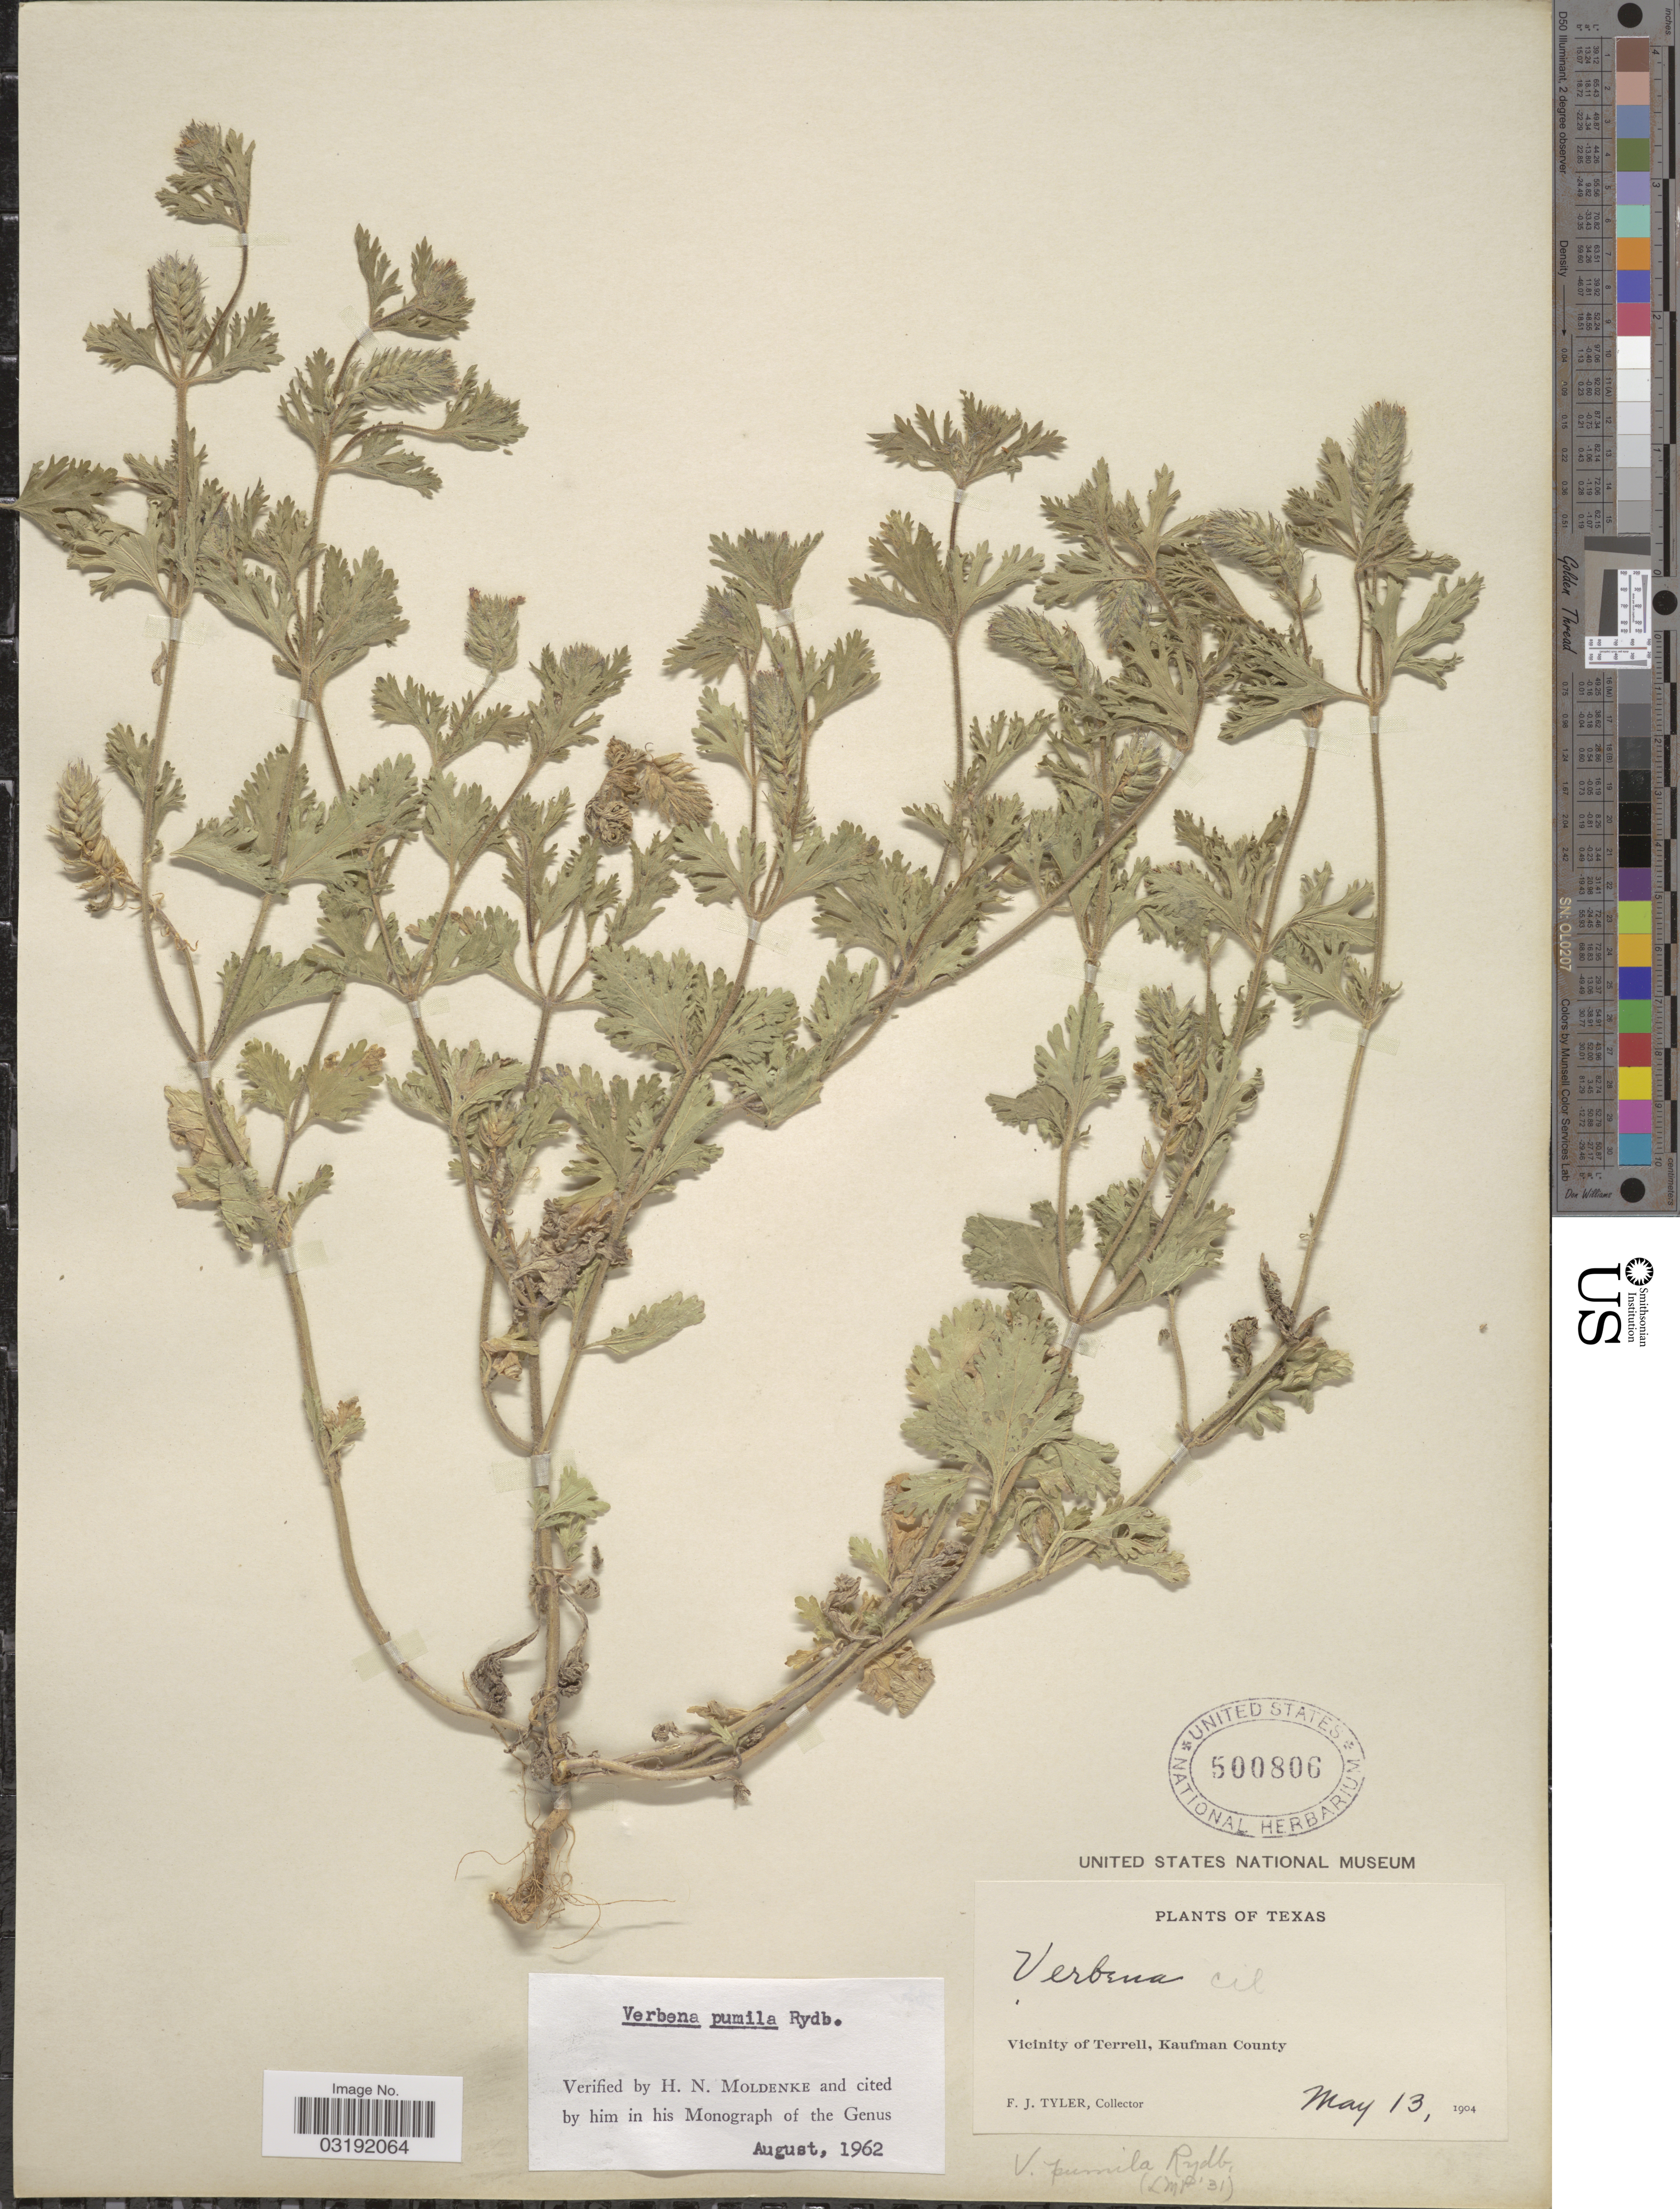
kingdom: Plantae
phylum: Tracheophyta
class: Magnoliopsida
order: Lamiales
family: Verbenaceae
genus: Verbena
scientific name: Verbena pumila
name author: Rydb.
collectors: F. Tyler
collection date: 1904-05-13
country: United States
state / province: Texas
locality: Vicinity of Terrell, Kaufman County.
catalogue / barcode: US 500806